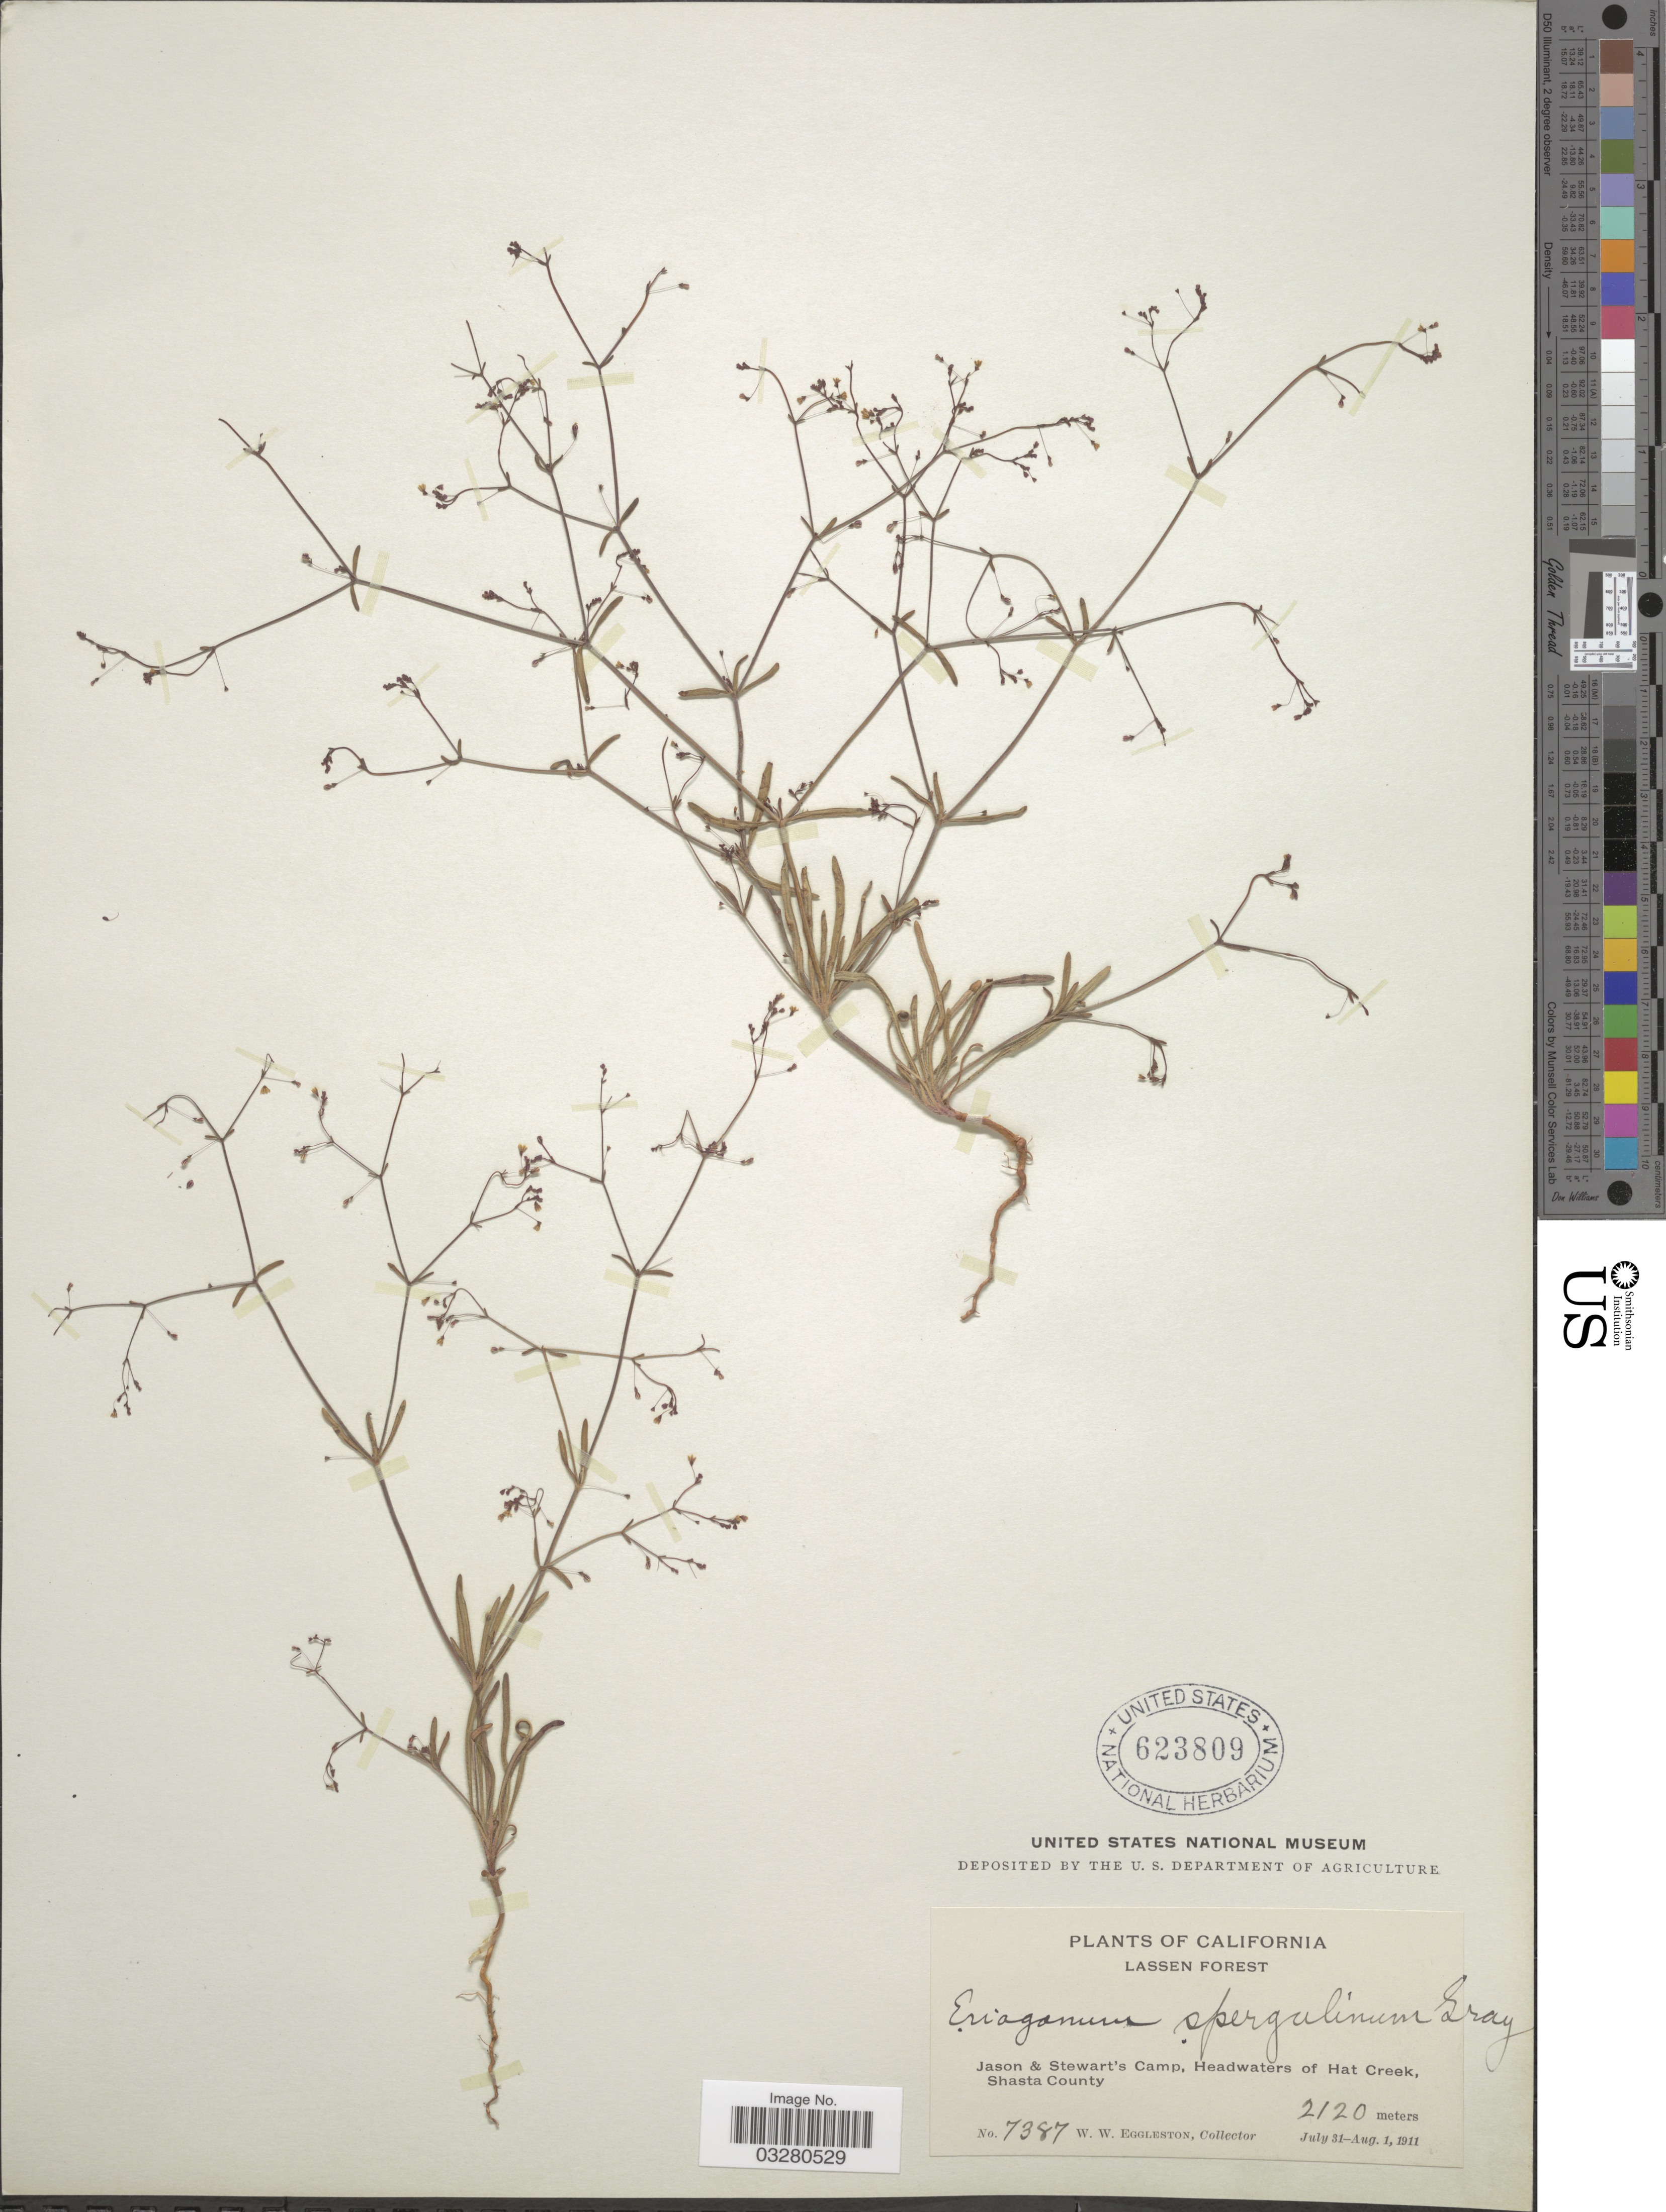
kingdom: Plantae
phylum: Tracheophyta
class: Magnoliopsida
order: Caryophyllales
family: Polygonaceae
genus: Eriogonum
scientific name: Eriogonum spergulinum var. reddingianum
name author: (M.E. Jones) J.T. Howell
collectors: W. W. Eggleston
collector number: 7387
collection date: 1911-07-31/1911-08-01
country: United States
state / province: California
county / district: Shasta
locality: Lassen Forest. Jason & Stewart's Camp, Headwaters of Hat Creek, Shasta County.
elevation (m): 2120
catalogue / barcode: US 623809